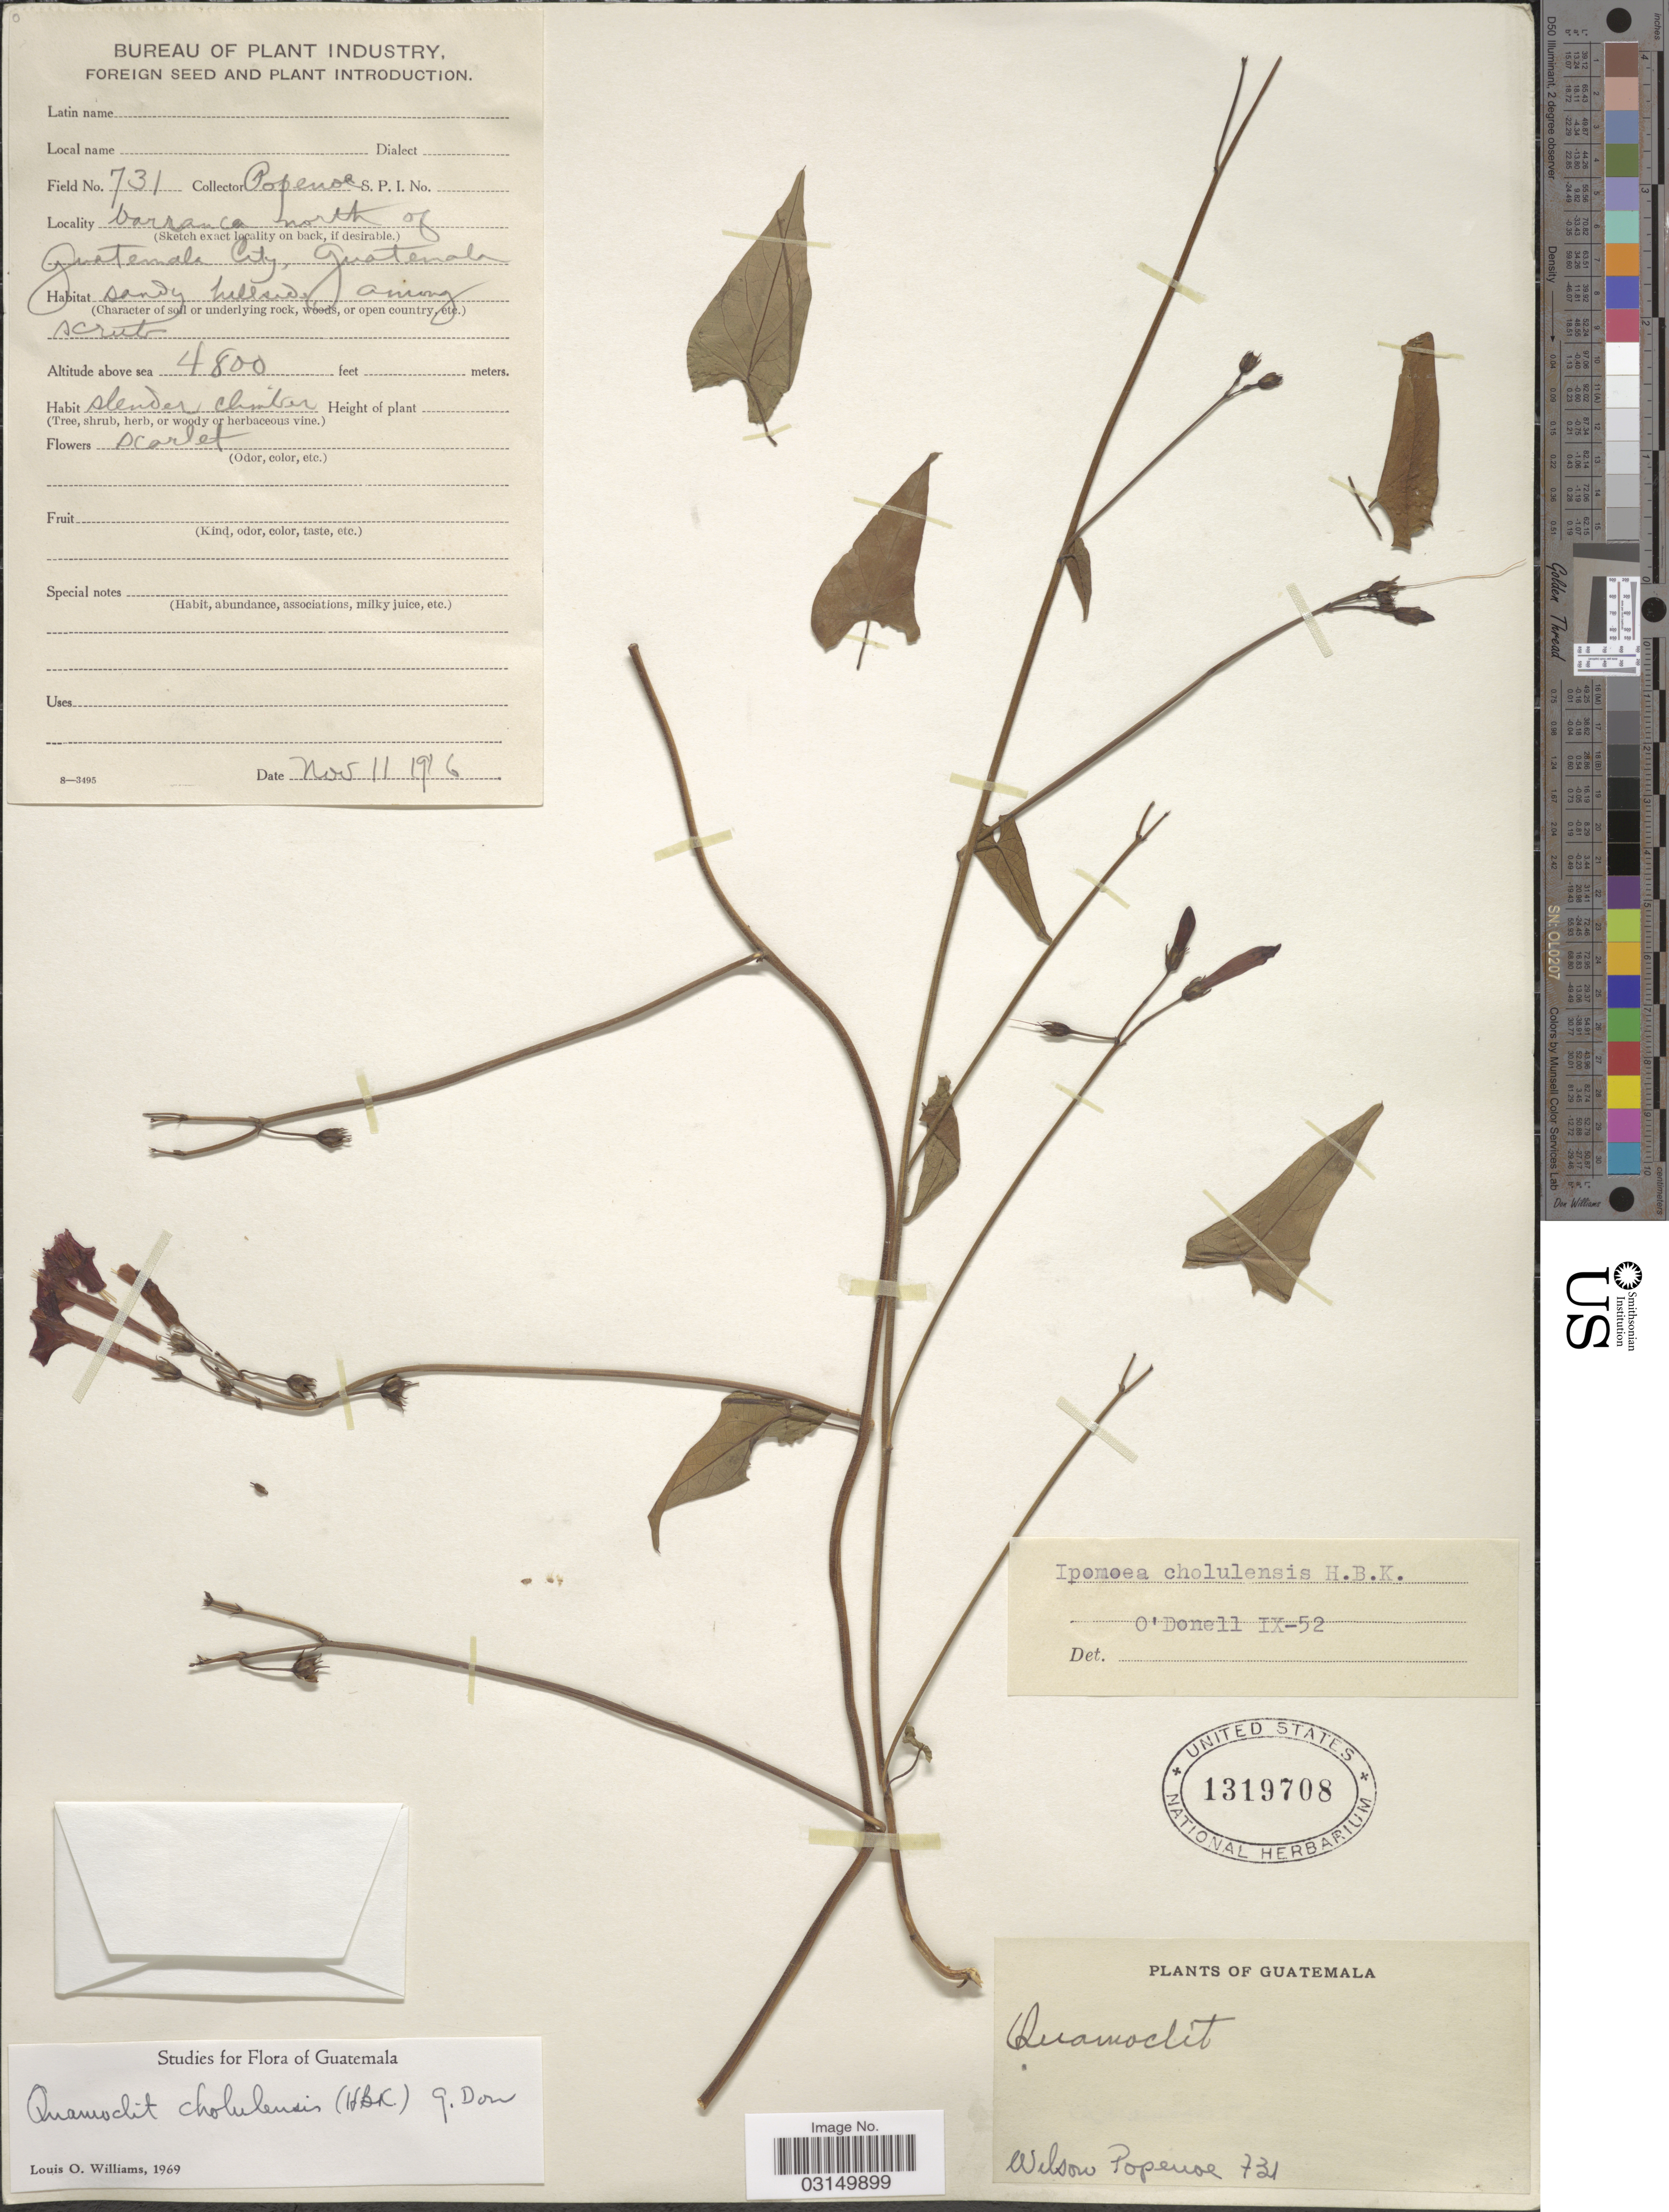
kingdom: Plantae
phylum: Tracheophyta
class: Magnoliopsida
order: Solanales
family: Convolvulaceae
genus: Ipomoea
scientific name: Ipomoea cholulensis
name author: Kunth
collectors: F. Popenoe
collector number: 731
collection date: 1916-11-11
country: Guatemala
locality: Barranca north of Guatemala City, Guatemala.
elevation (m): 1463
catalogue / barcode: US 1319708